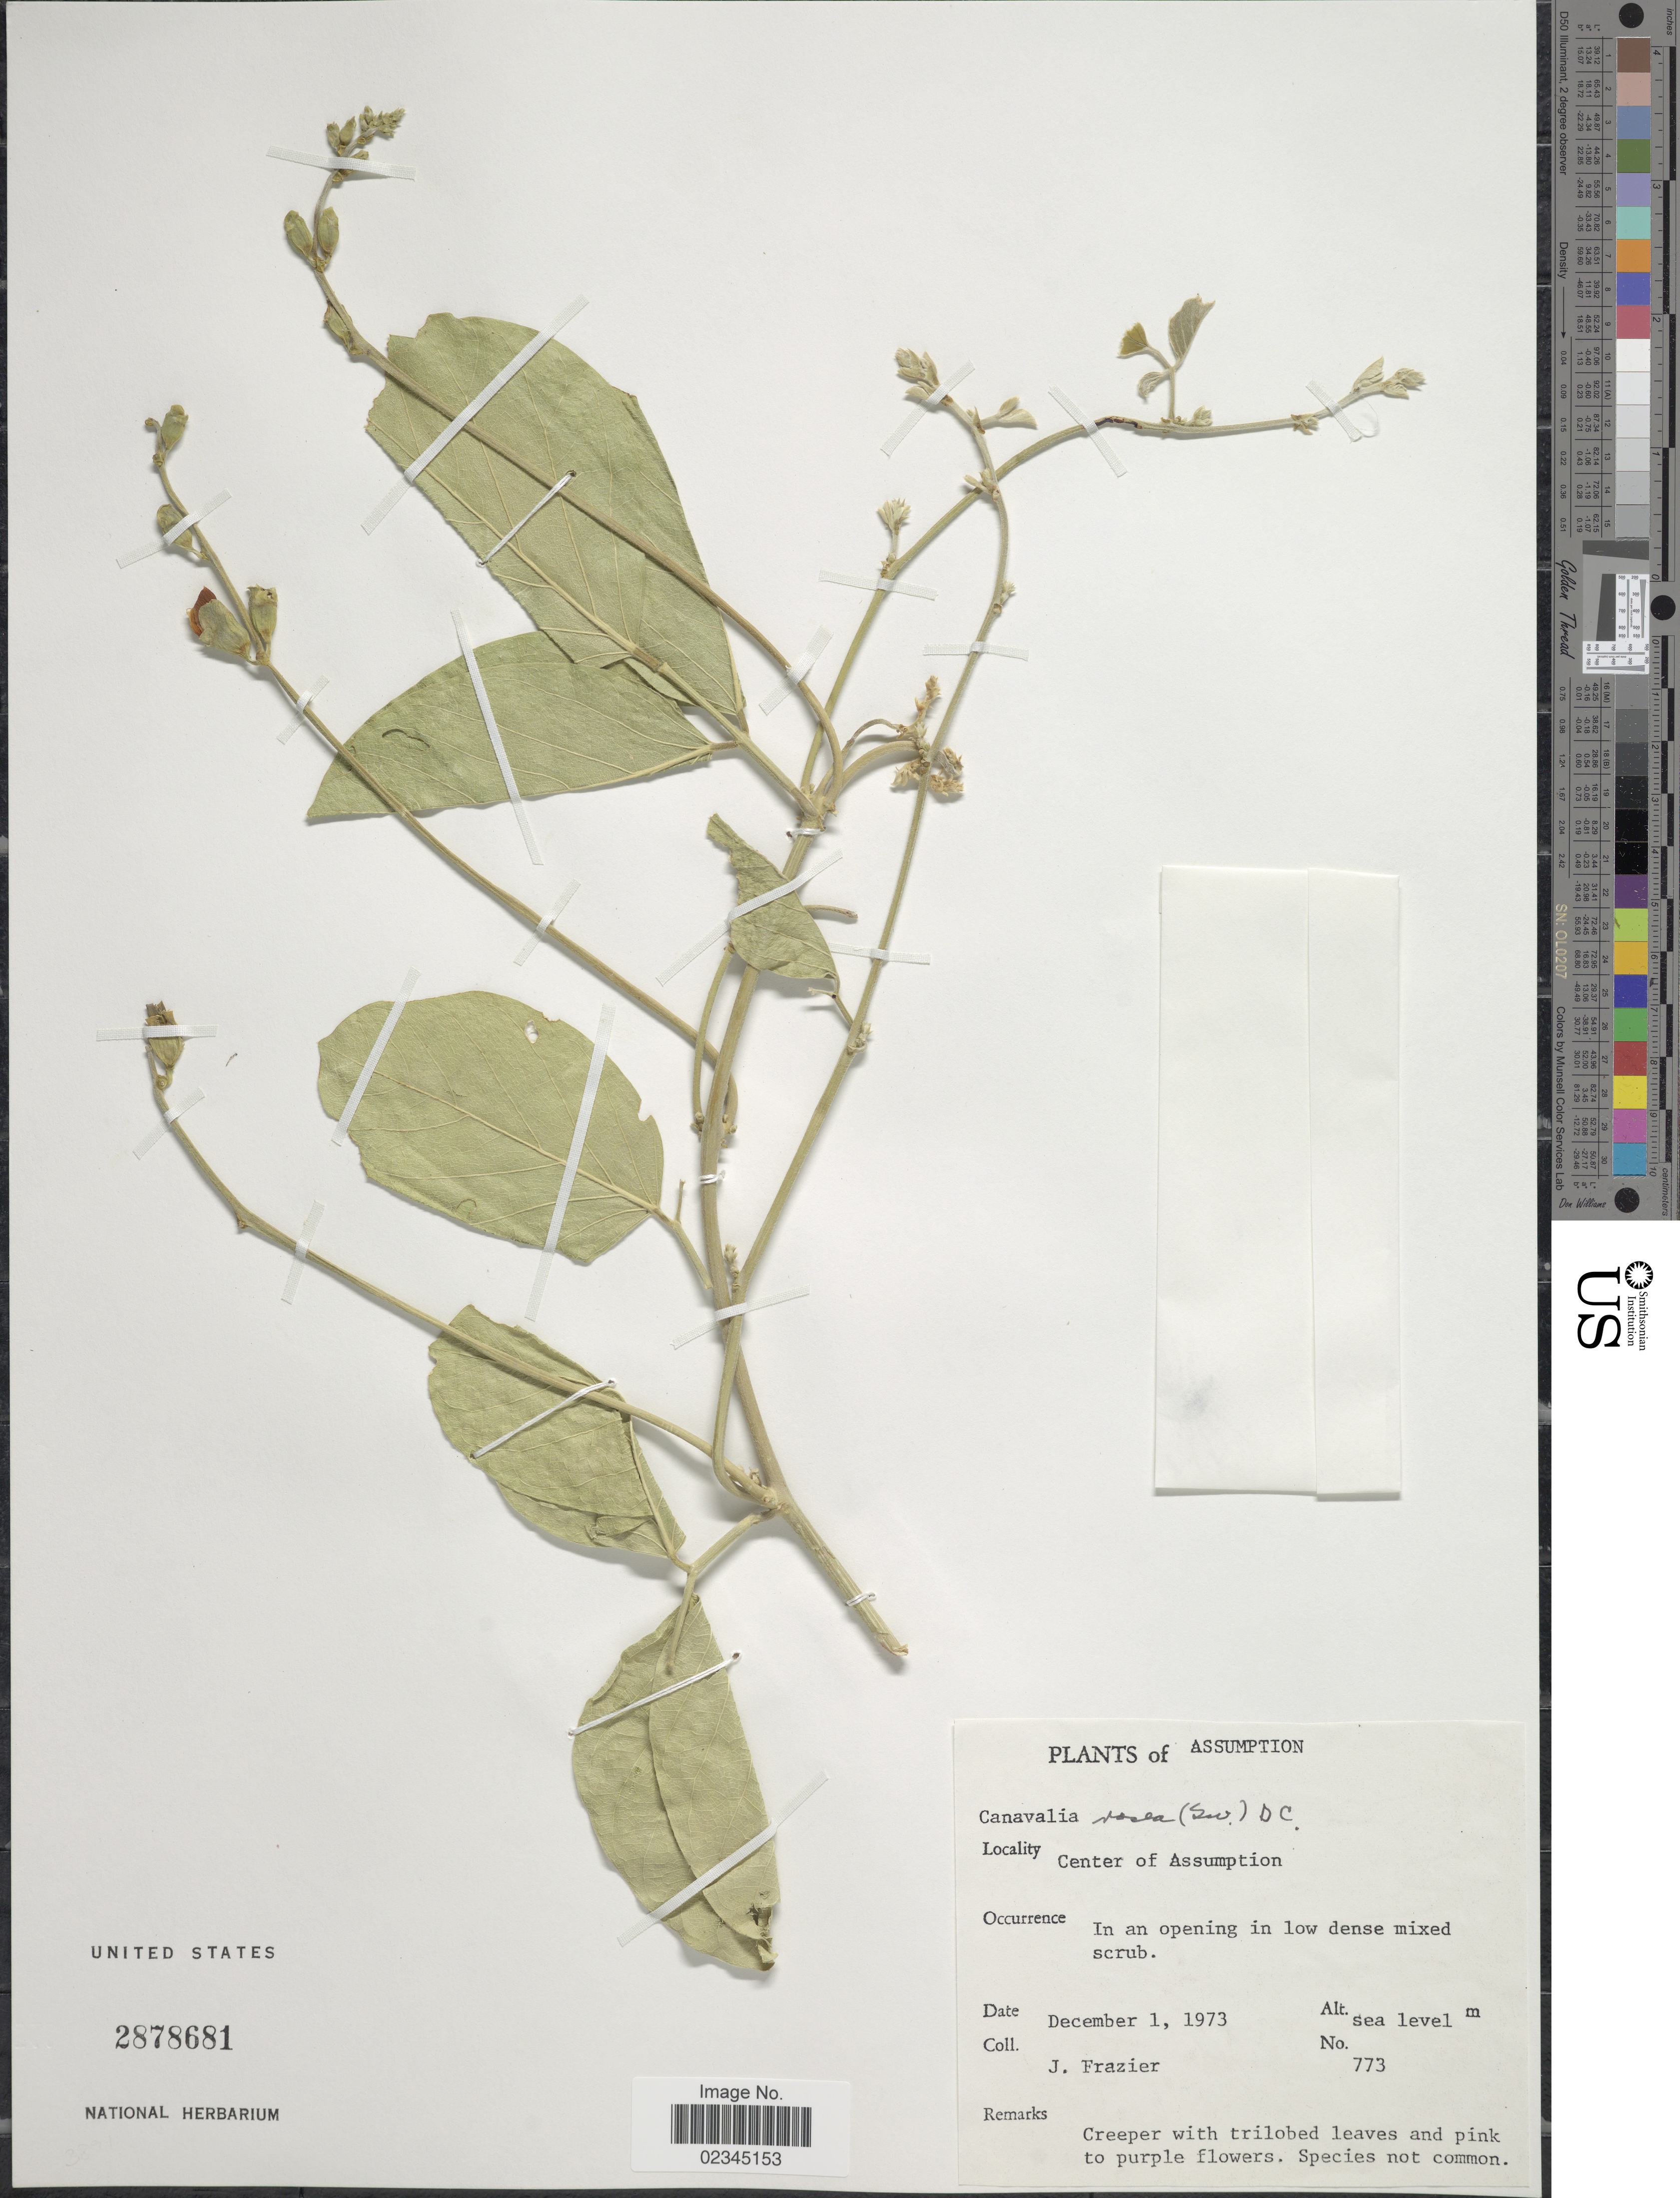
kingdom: Plantae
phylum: Tracheophyta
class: Magnoliopsida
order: Fabales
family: Fabaceae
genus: Canavalia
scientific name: Canavalia rosea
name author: (Sw.) DC.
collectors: J. Frazier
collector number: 773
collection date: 1973-12-01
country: Seychelles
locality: Assumption, Center of Assumption.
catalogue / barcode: US 2878681